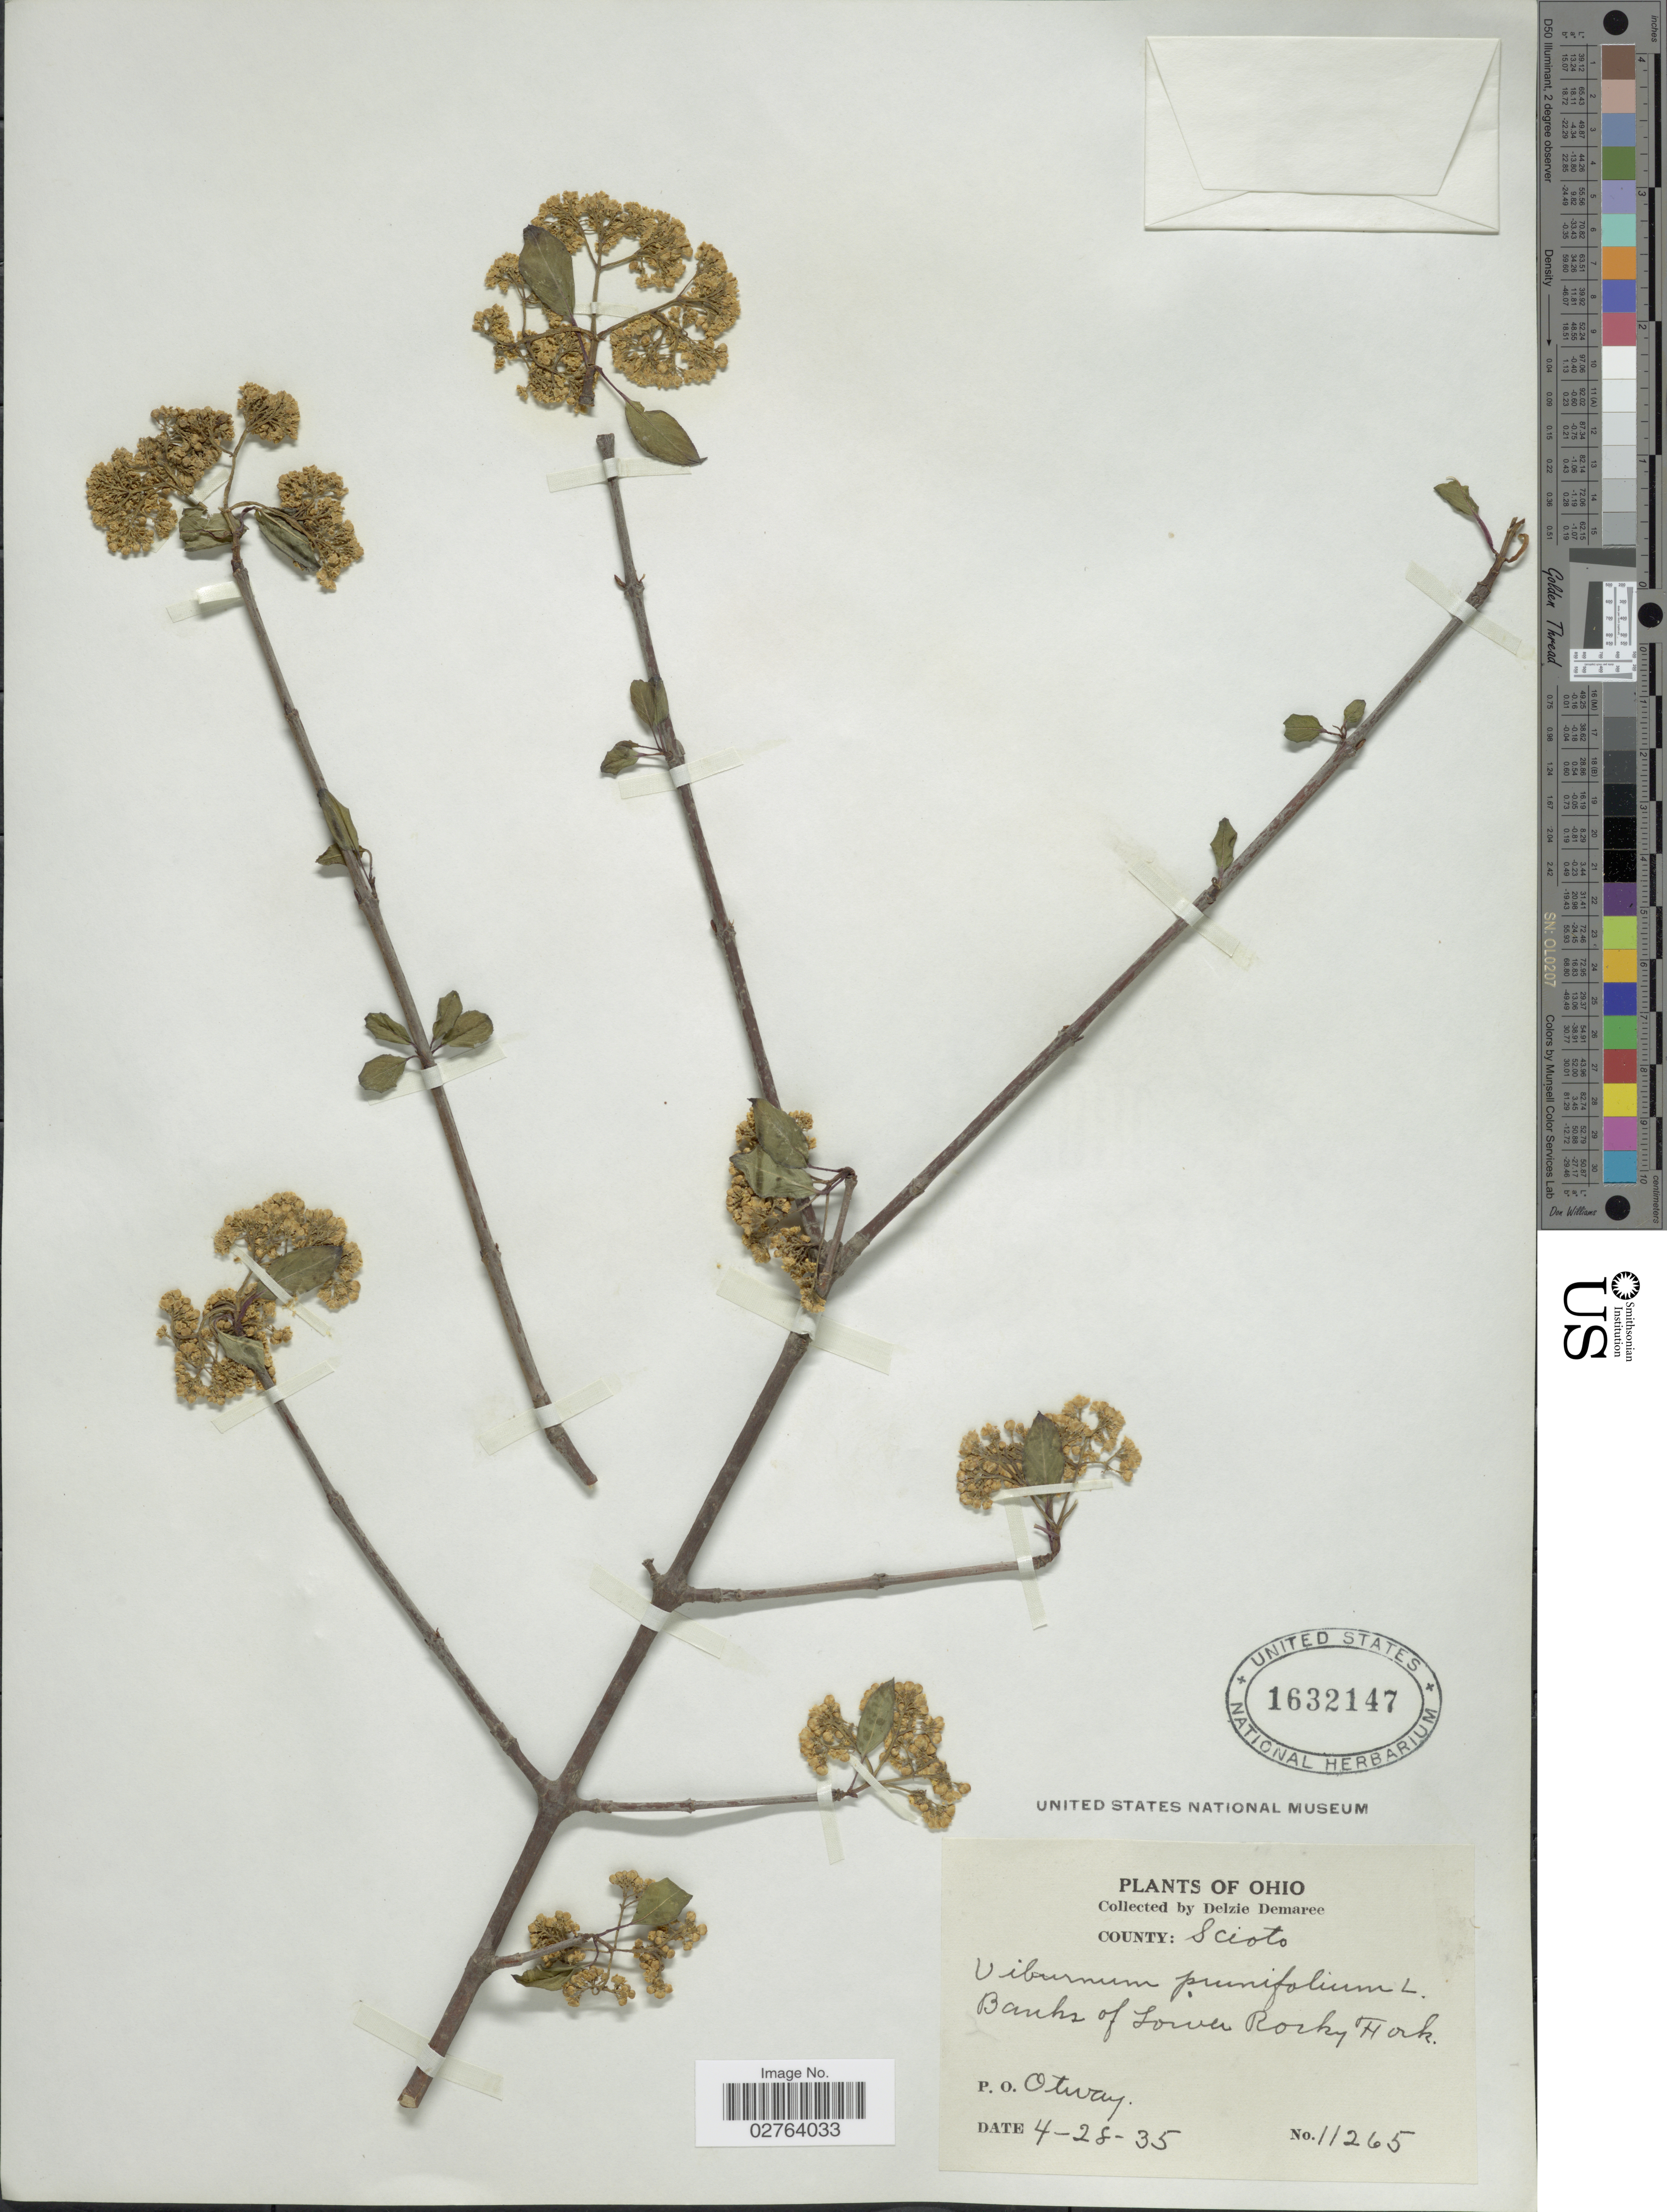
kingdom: Plantae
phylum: Tracheophyta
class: Magnoliopsida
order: Dipsacales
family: Viburnaceae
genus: Viburnum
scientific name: Viburnum prunifolium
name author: L.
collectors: D. Demaree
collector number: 11265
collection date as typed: Transcribed d/m/y: 28/4/35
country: United States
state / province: Ohio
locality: County: Scioto. Banks of Lower Rocky Fork. P. O. Otway.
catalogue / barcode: US 1632147